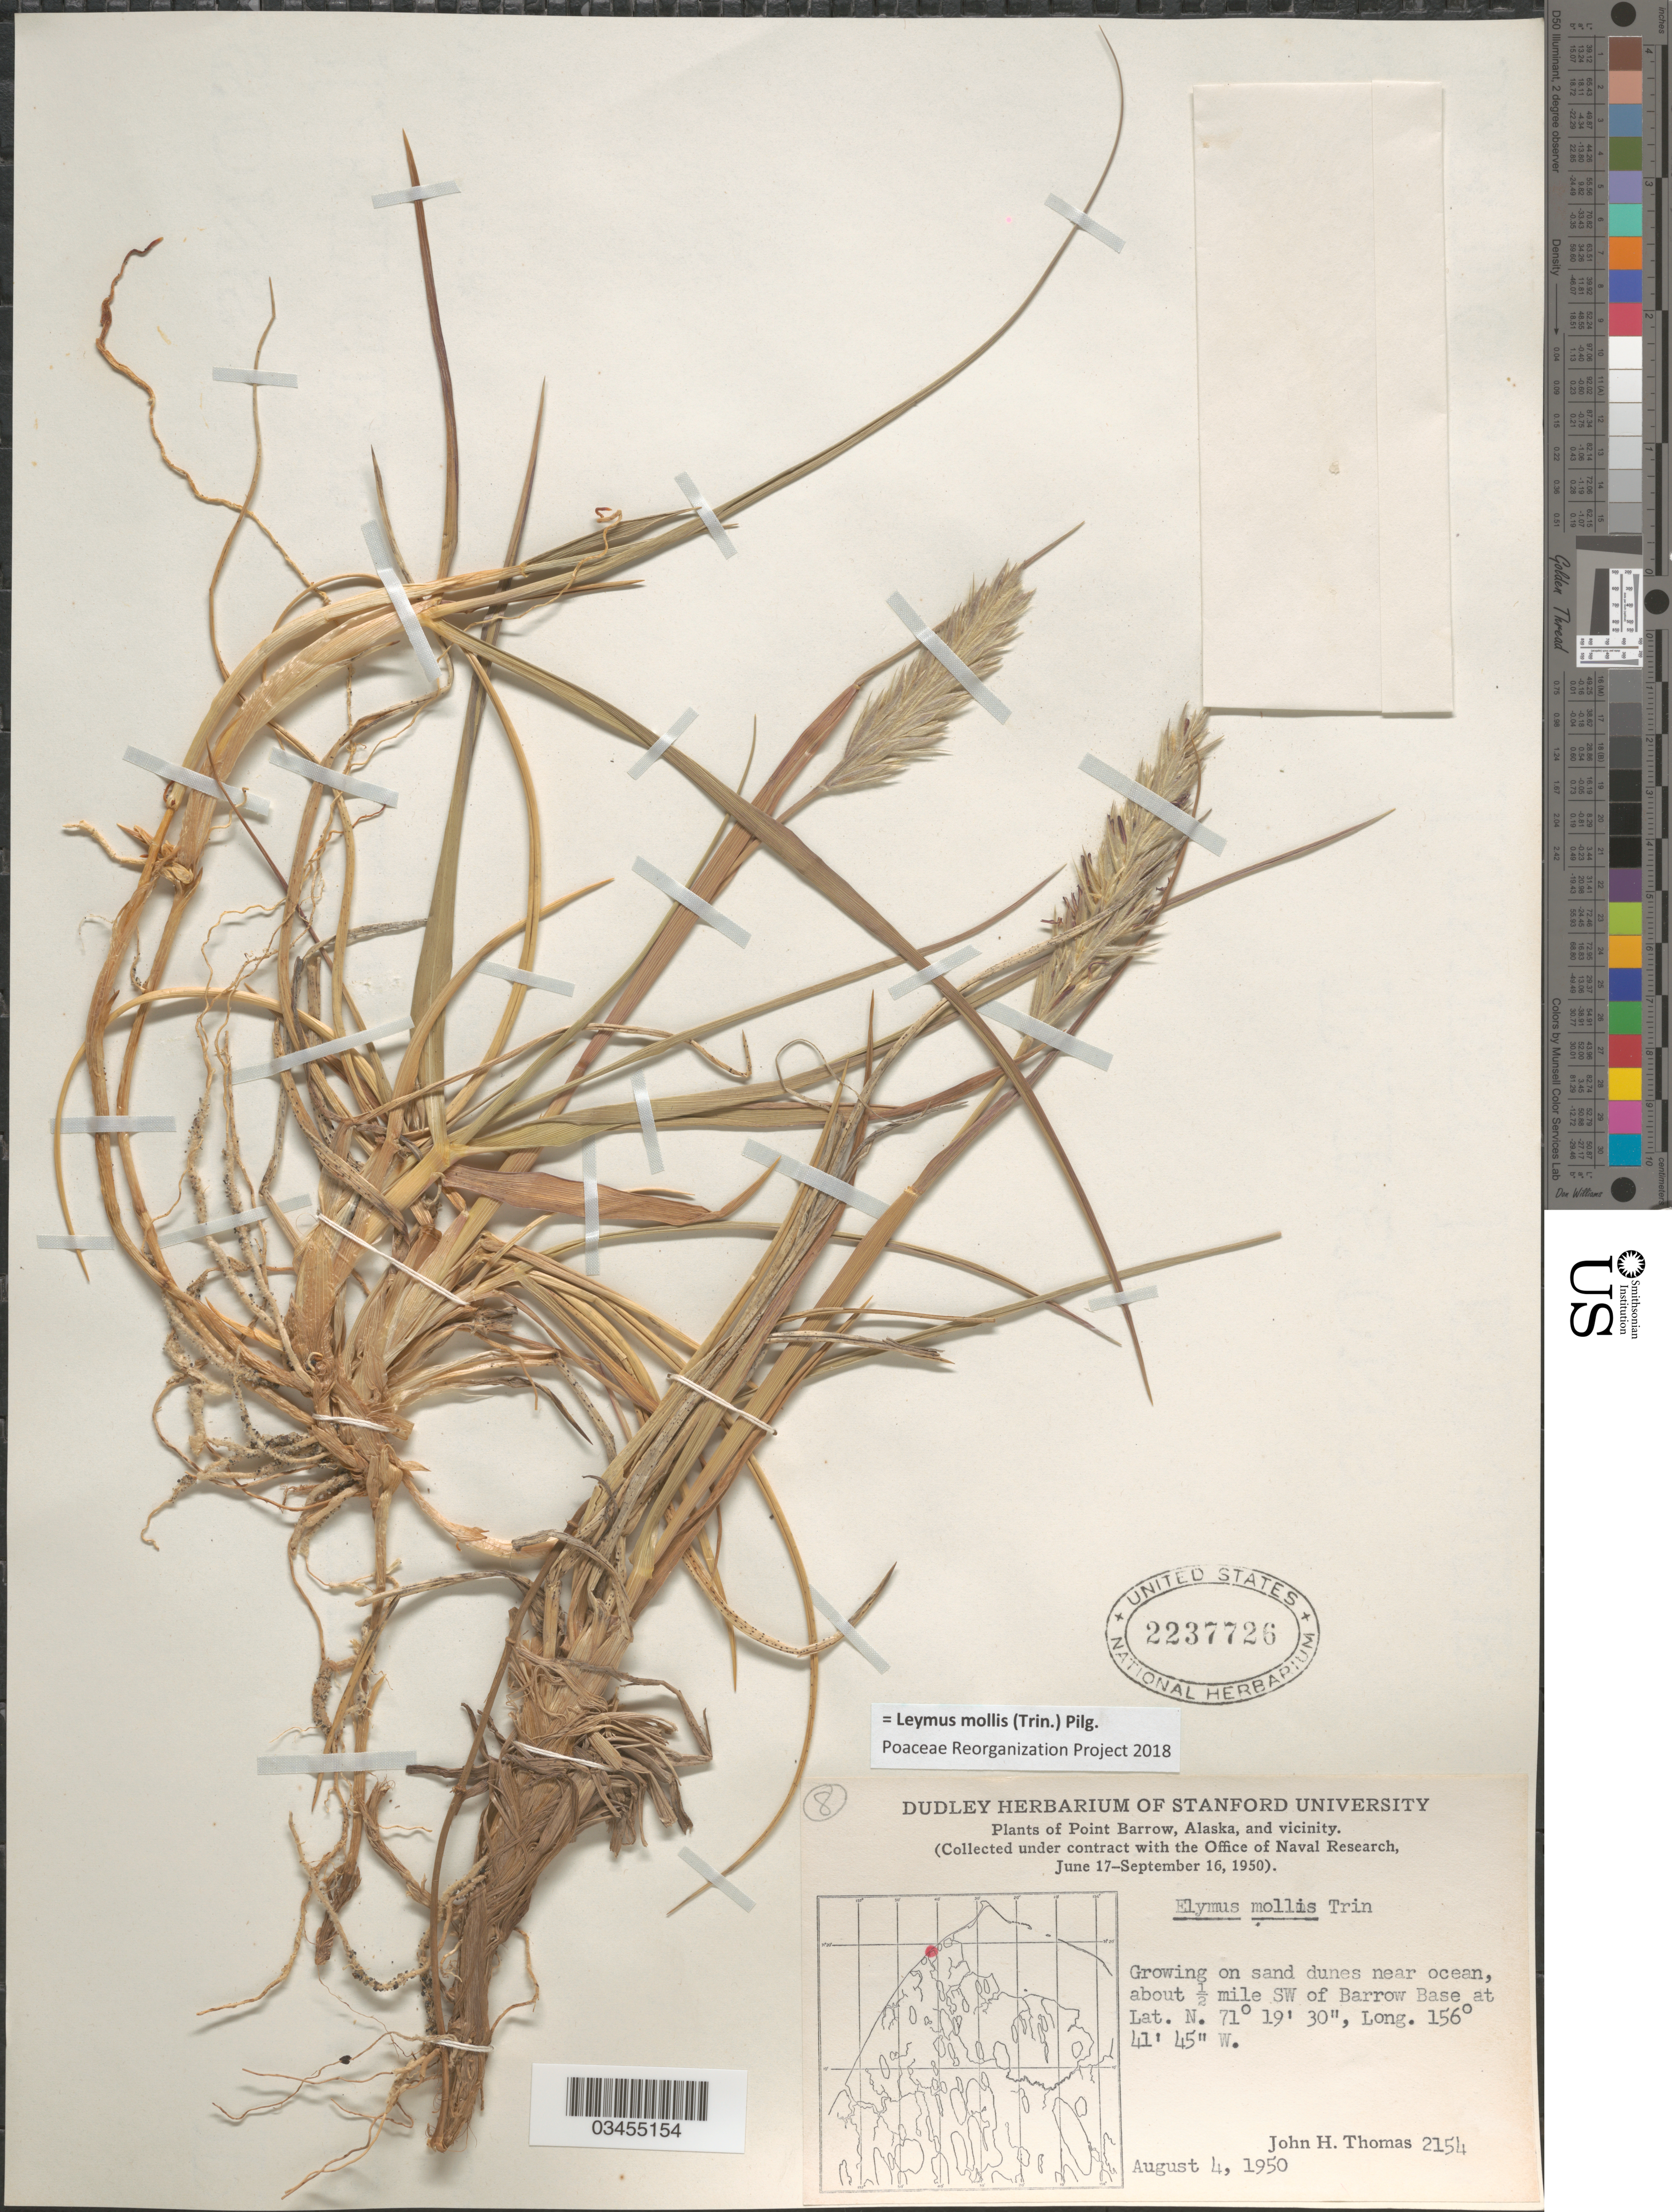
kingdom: Plantae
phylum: Tracheophyta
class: Liliopsida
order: Poales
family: Poaceae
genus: Leymus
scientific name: Leymus mollis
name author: (Trin.) Pilg.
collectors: J. H. Thomas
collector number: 2154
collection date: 1950-08-04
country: United States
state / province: Alaska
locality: Point Barrow, Alaska, and vicinity. About ½ mile SW of Barrow Base.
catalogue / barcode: US 2237726